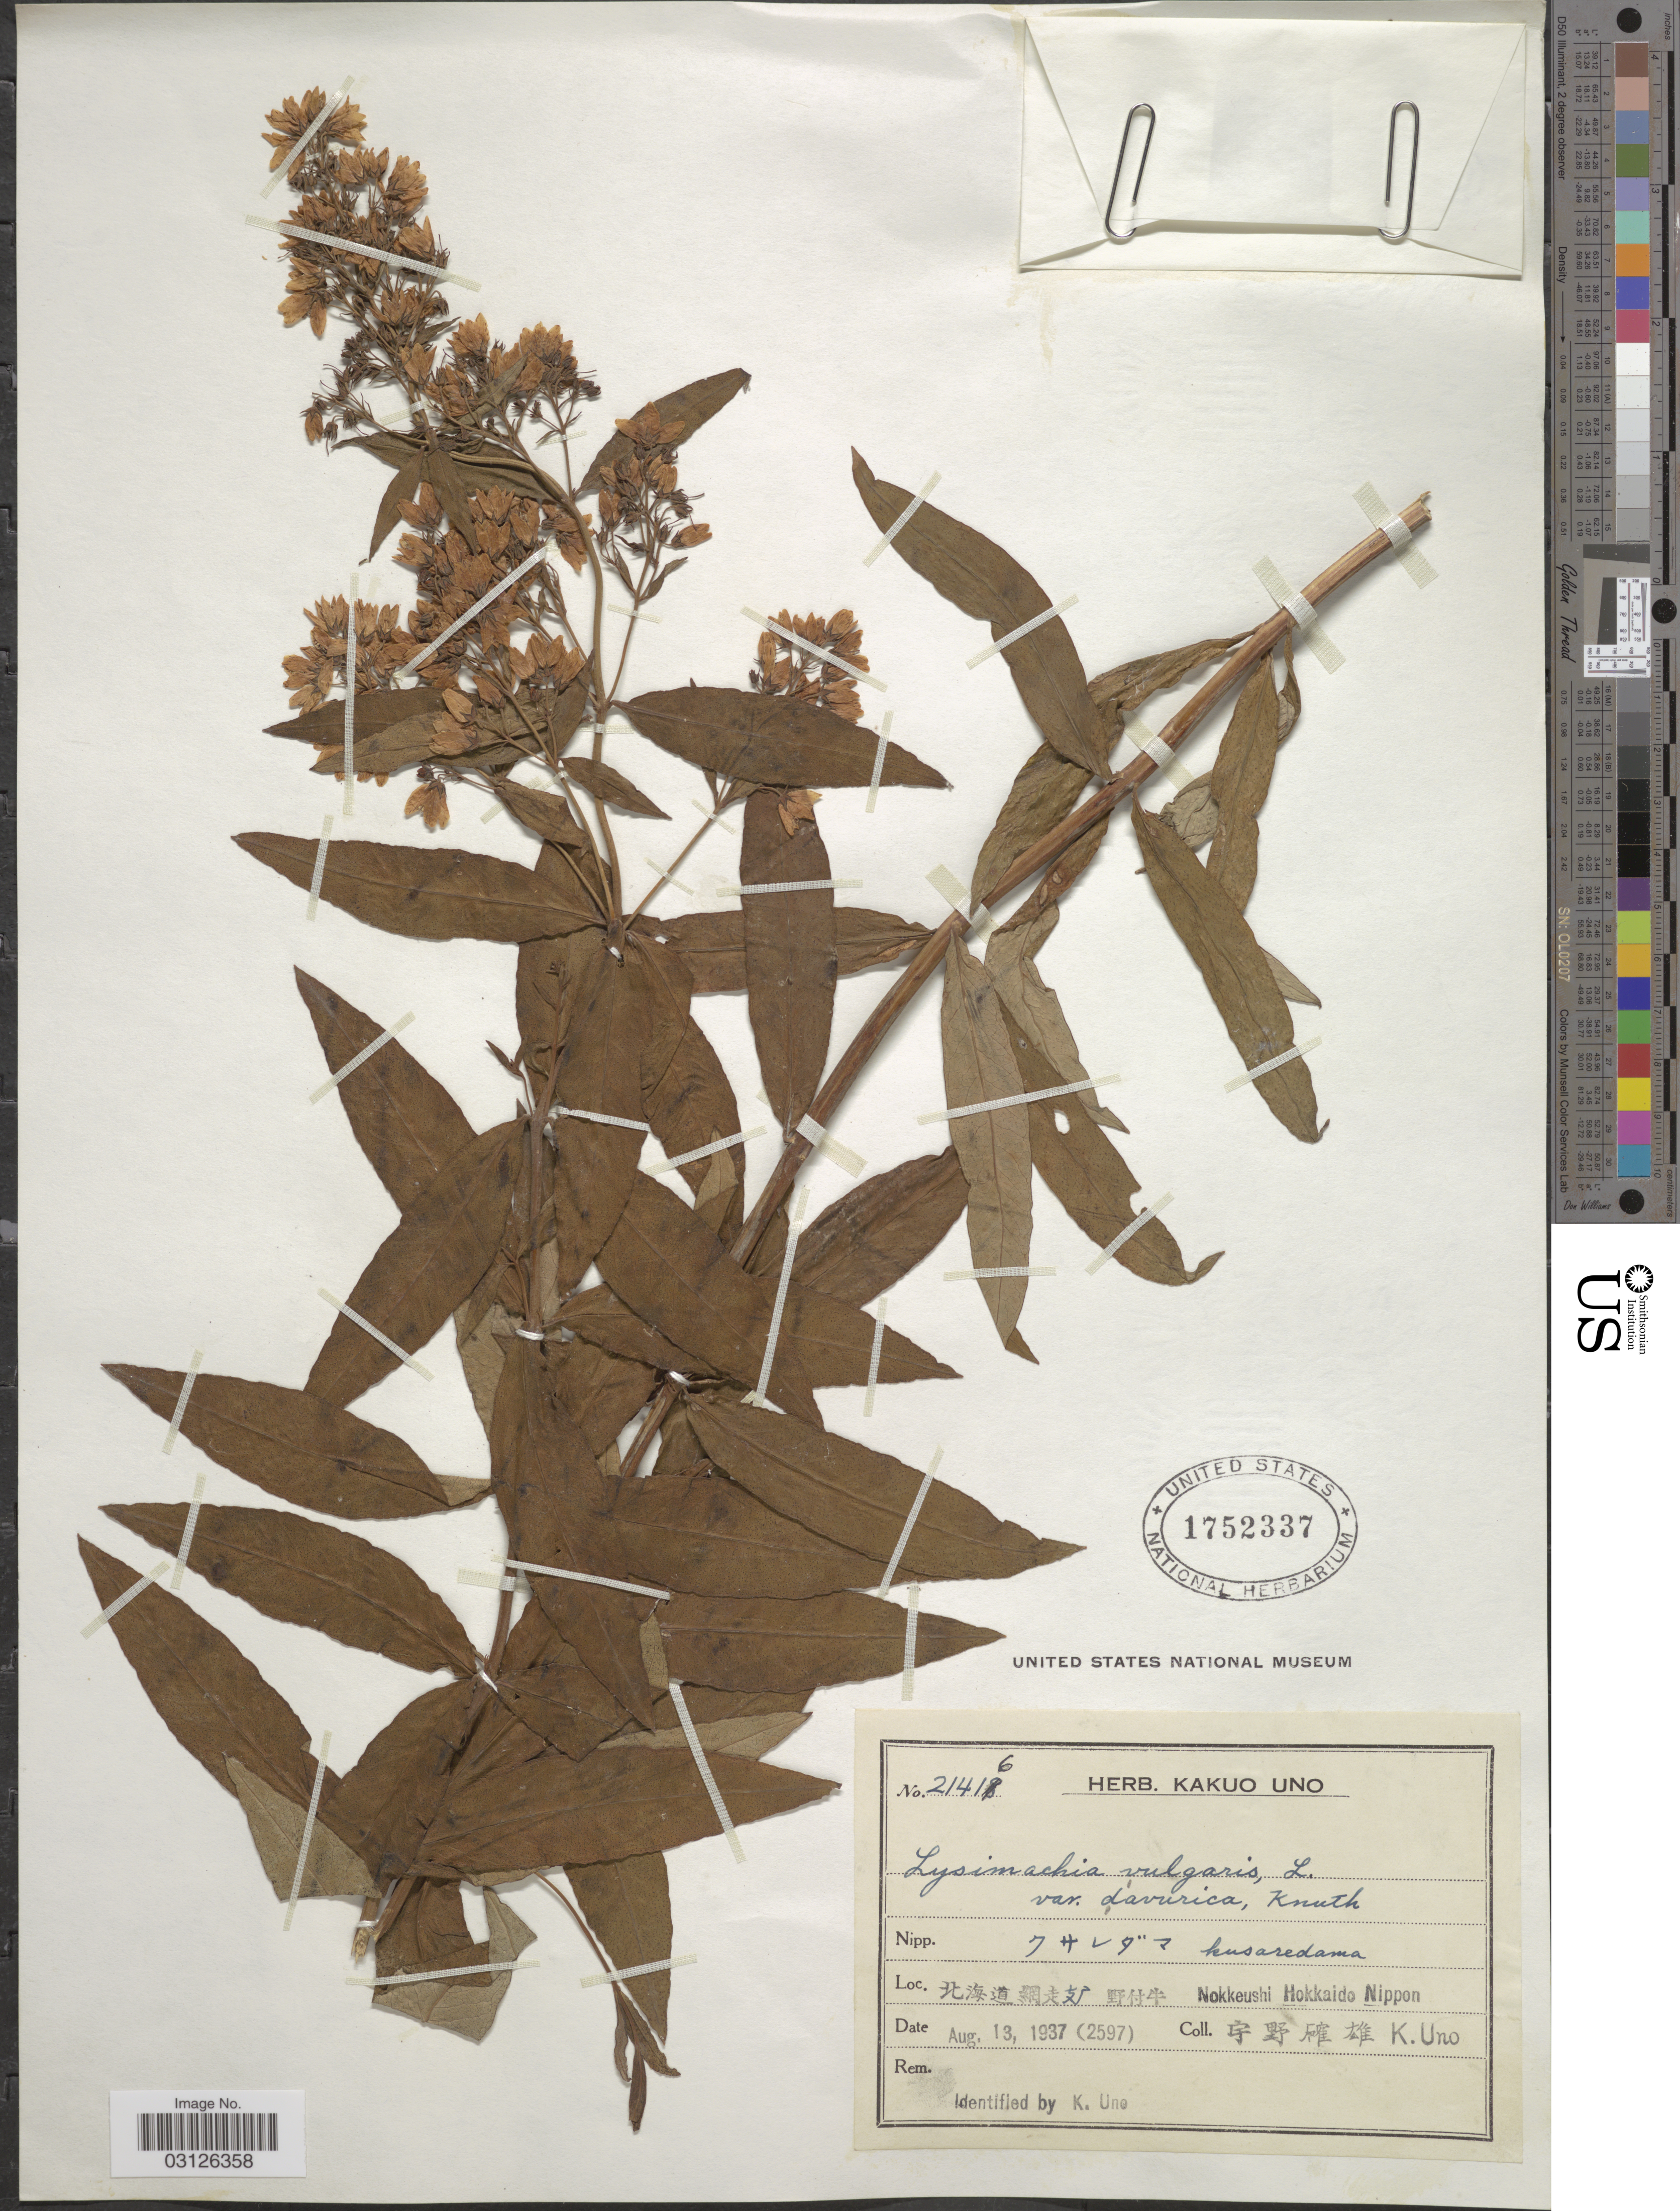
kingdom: Plantae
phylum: Tracheophyta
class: Magnoliopsida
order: Ericales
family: Primulaceae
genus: Lysimachia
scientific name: Lysimachia davurica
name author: Ledeb.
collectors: K. Uno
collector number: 21416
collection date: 1937-08-13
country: Japan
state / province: Hokkaidō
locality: Nokkeushi.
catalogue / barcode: US 1752337